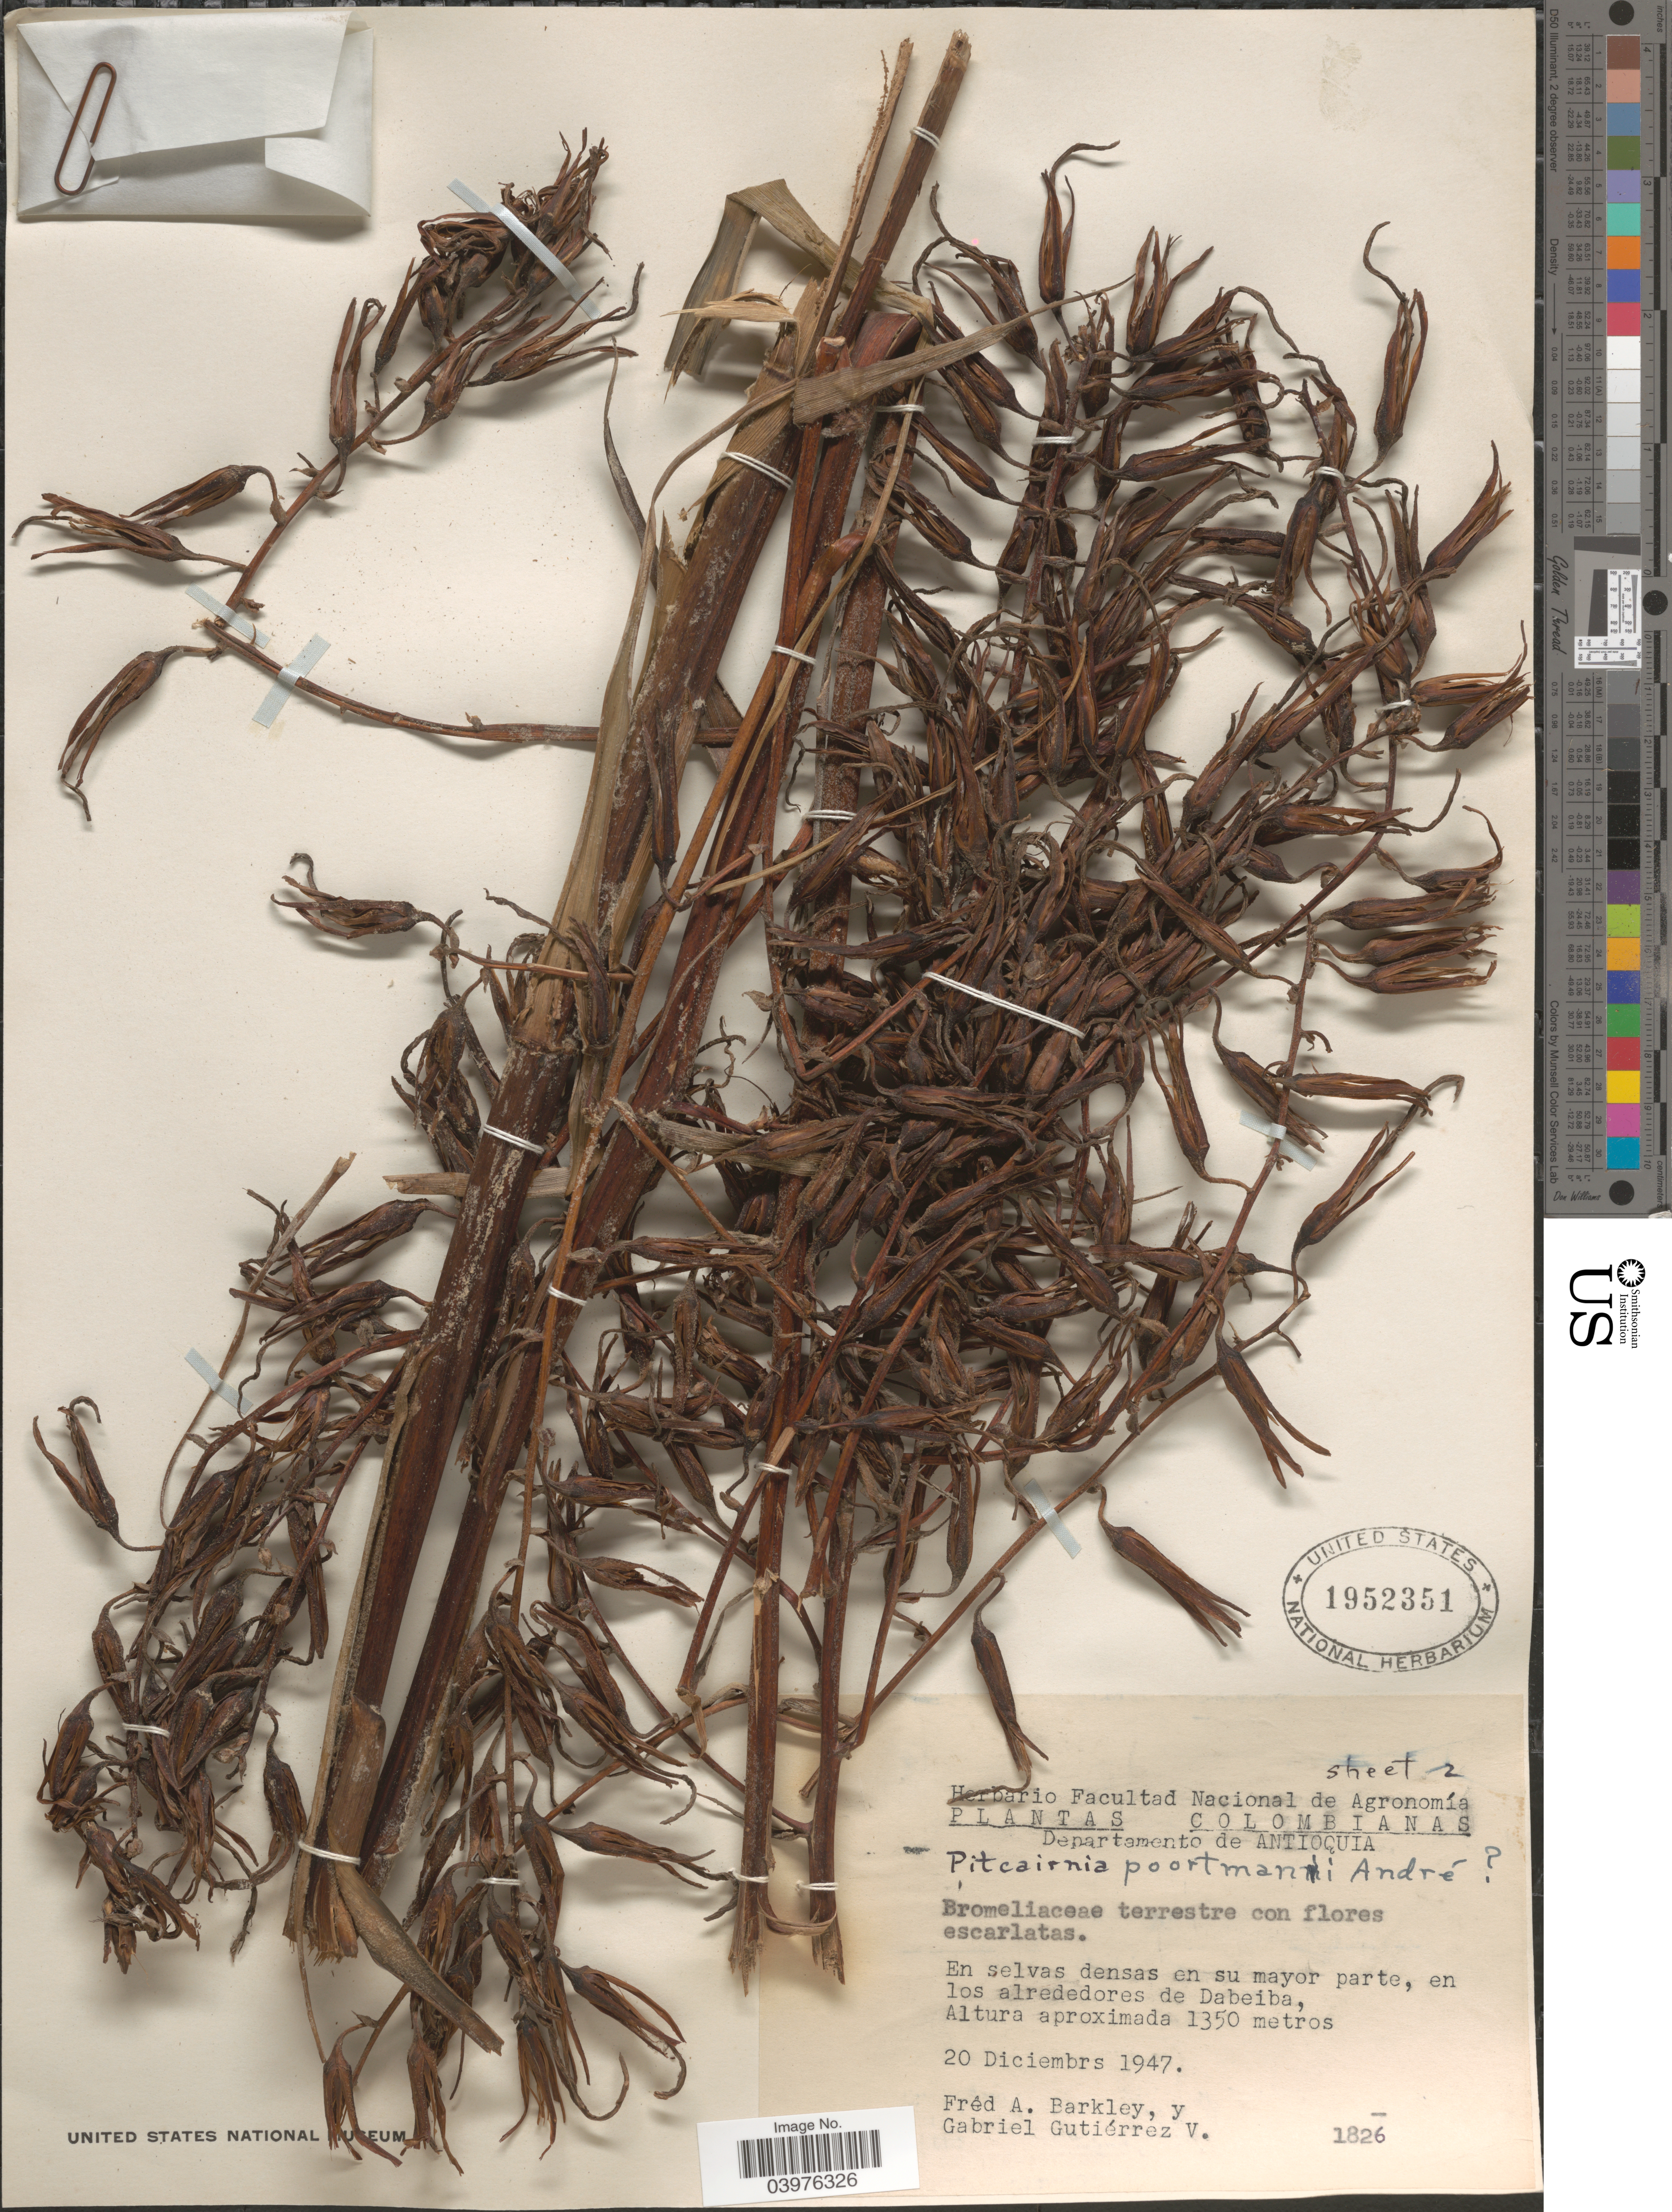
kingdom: Plantae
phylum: Tracheophyta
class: Liliopsida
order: Poales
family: Bromeliaceae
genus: Pitcairnia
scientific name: Pitcairnia poortmanii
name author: André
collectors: F. A. Barkley & G. Gutiérrez V.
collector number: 1826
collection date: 1947-12-20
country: Colombia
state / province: Antioquia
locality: Departamento de Antioquia. En los alrededores de Dabeiba.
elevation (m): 1350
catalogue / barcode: US 1952351